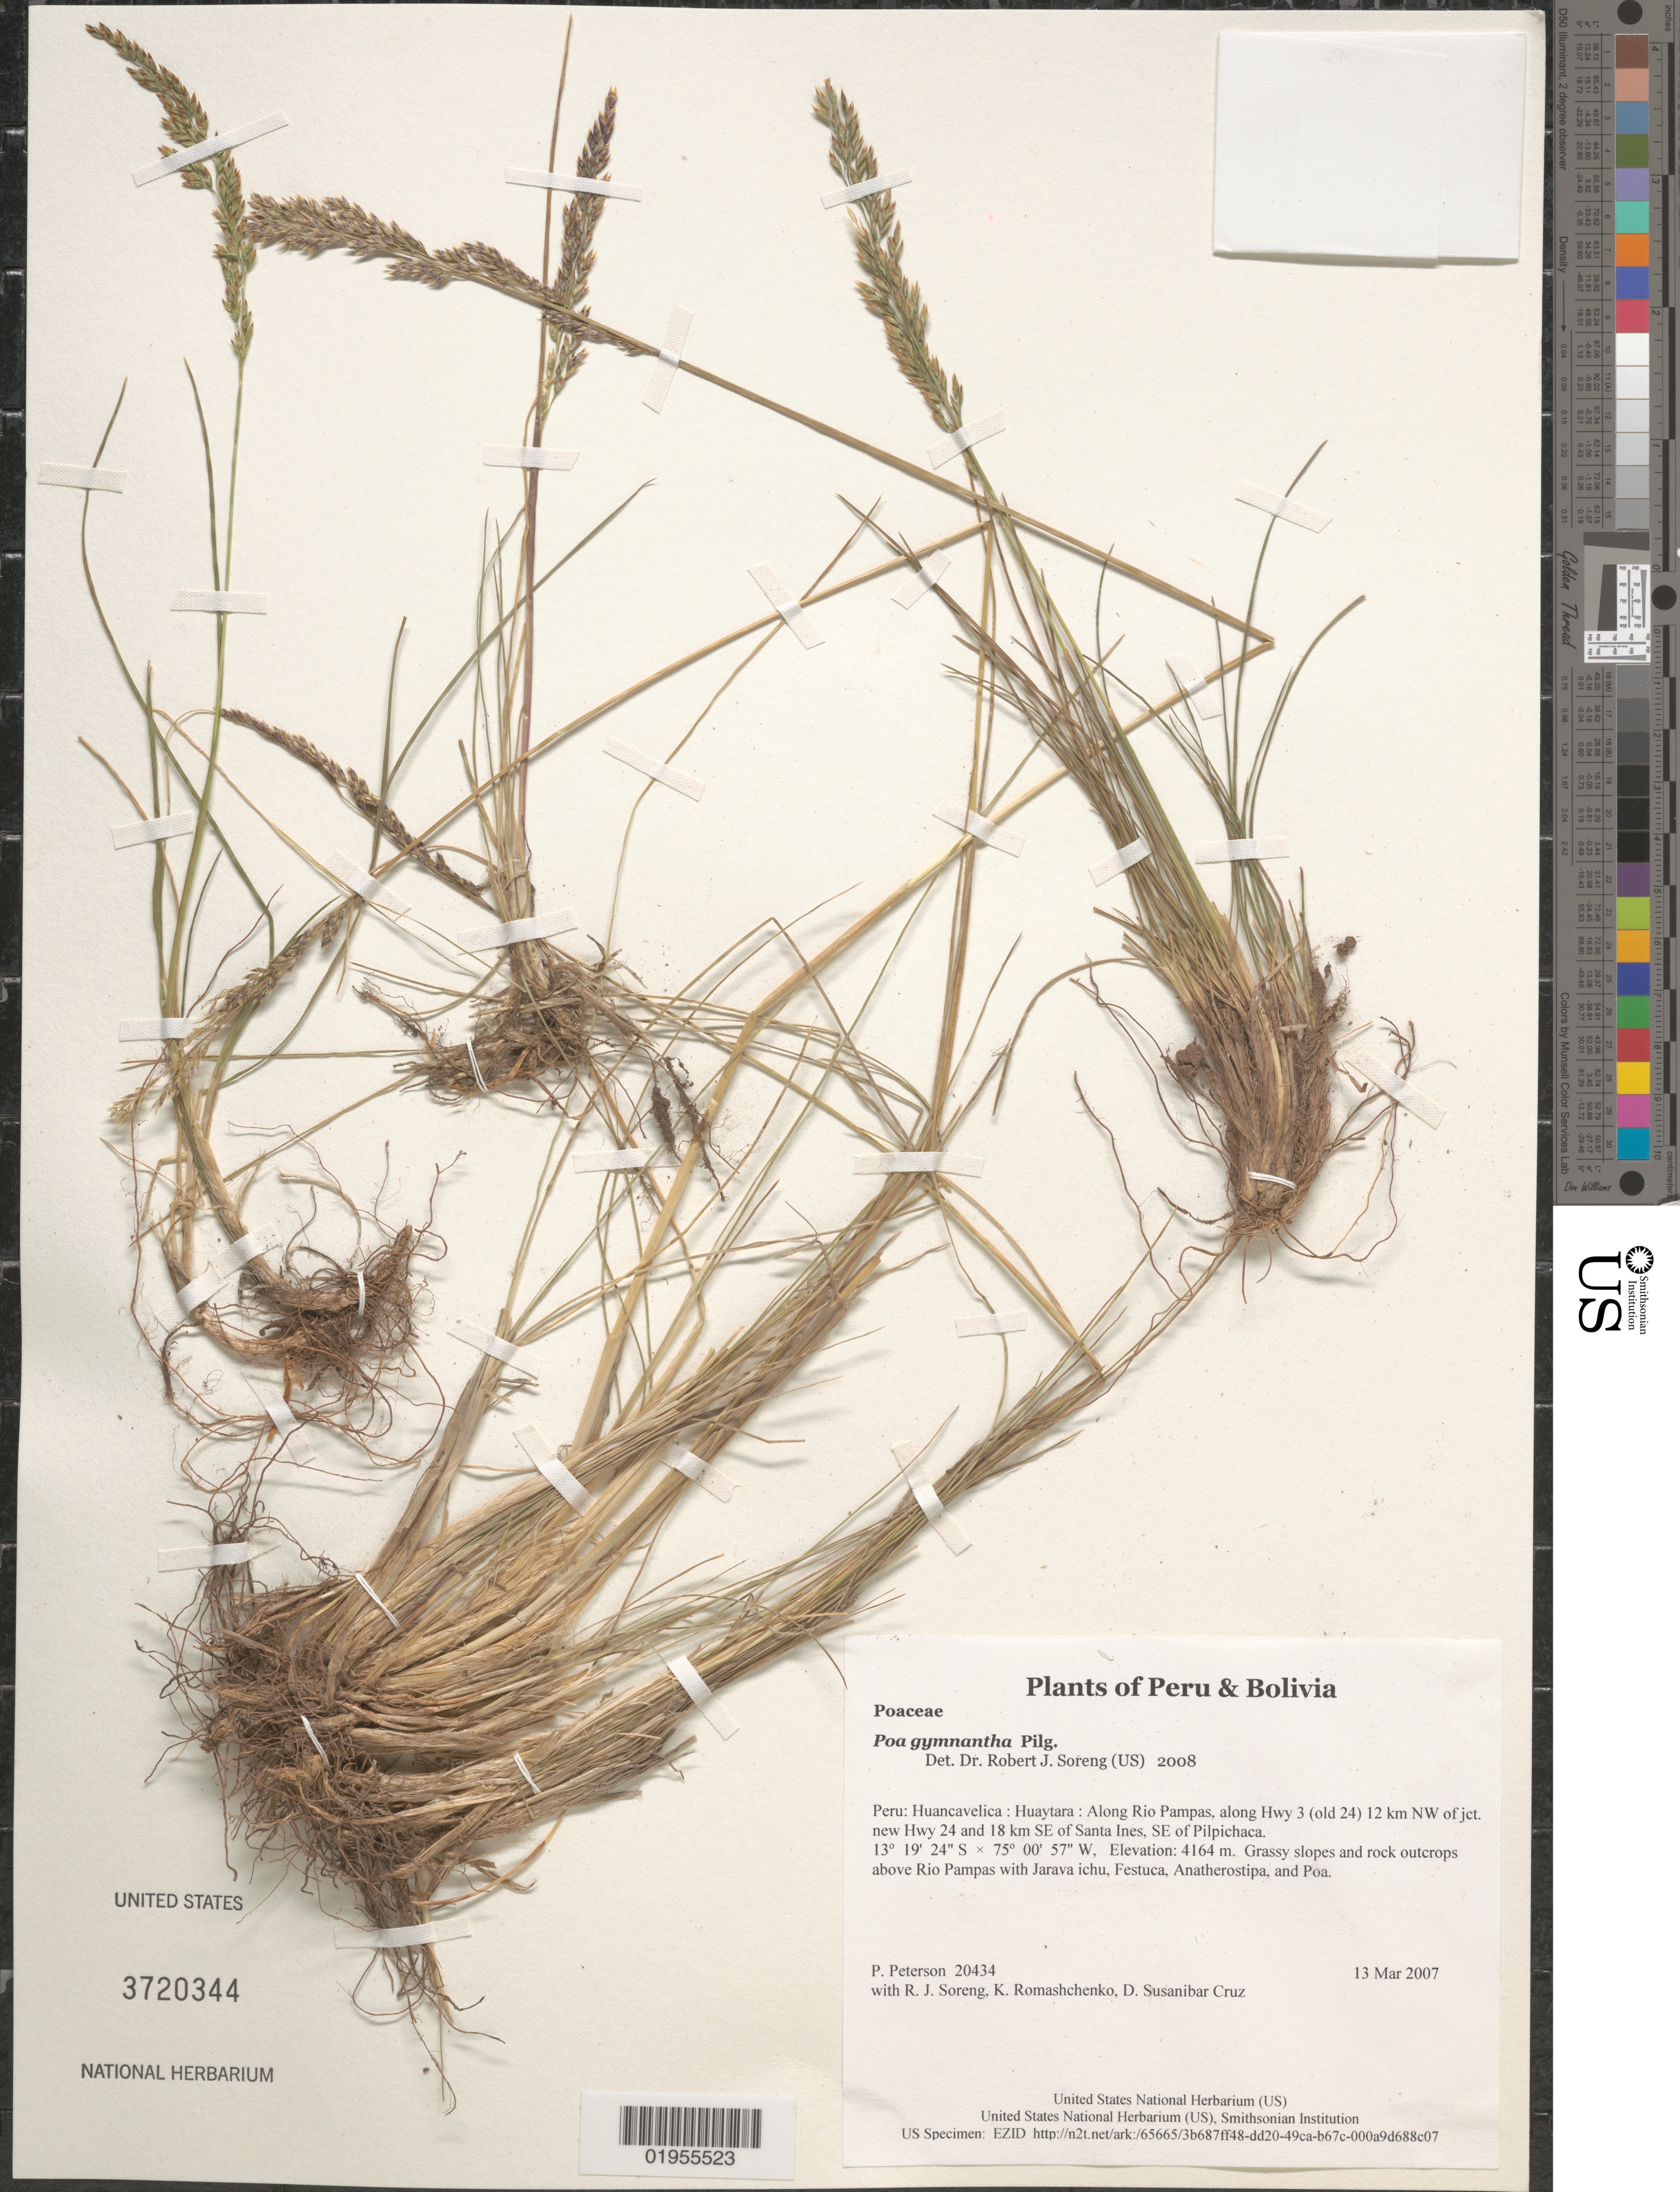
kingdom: Plantae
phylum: Tracheophyta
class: Liliopsida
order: Poales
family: Poaceae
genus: Poa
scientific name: Poa gymnantha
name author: Pilg.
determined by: Soreng, Robert J., Research Associate (BOT), Smithsonian Institution - National Museum of Natural History (UNITED STATES)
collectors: P. M. Peterson, R. J. Soreng, K. Romashchenko & D. Susanibar Cruz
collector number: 20434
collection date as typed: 13 Mar 2007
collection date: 2007-03-13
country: Peru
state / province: Huancavelica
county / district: Huaytara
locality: Along Rio Pampas, along Hwy 3 (old 24) 12 km NW of jct. new Hwy 24 and 18 km SE of Santa Ines, SE of Pilpichaca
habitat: Grassy slopes and rock outcrops above Rio Pampas with Jarava ichu, Festuca, Anatherostipa, and Poa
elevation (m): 4164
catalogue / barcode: US 3720344